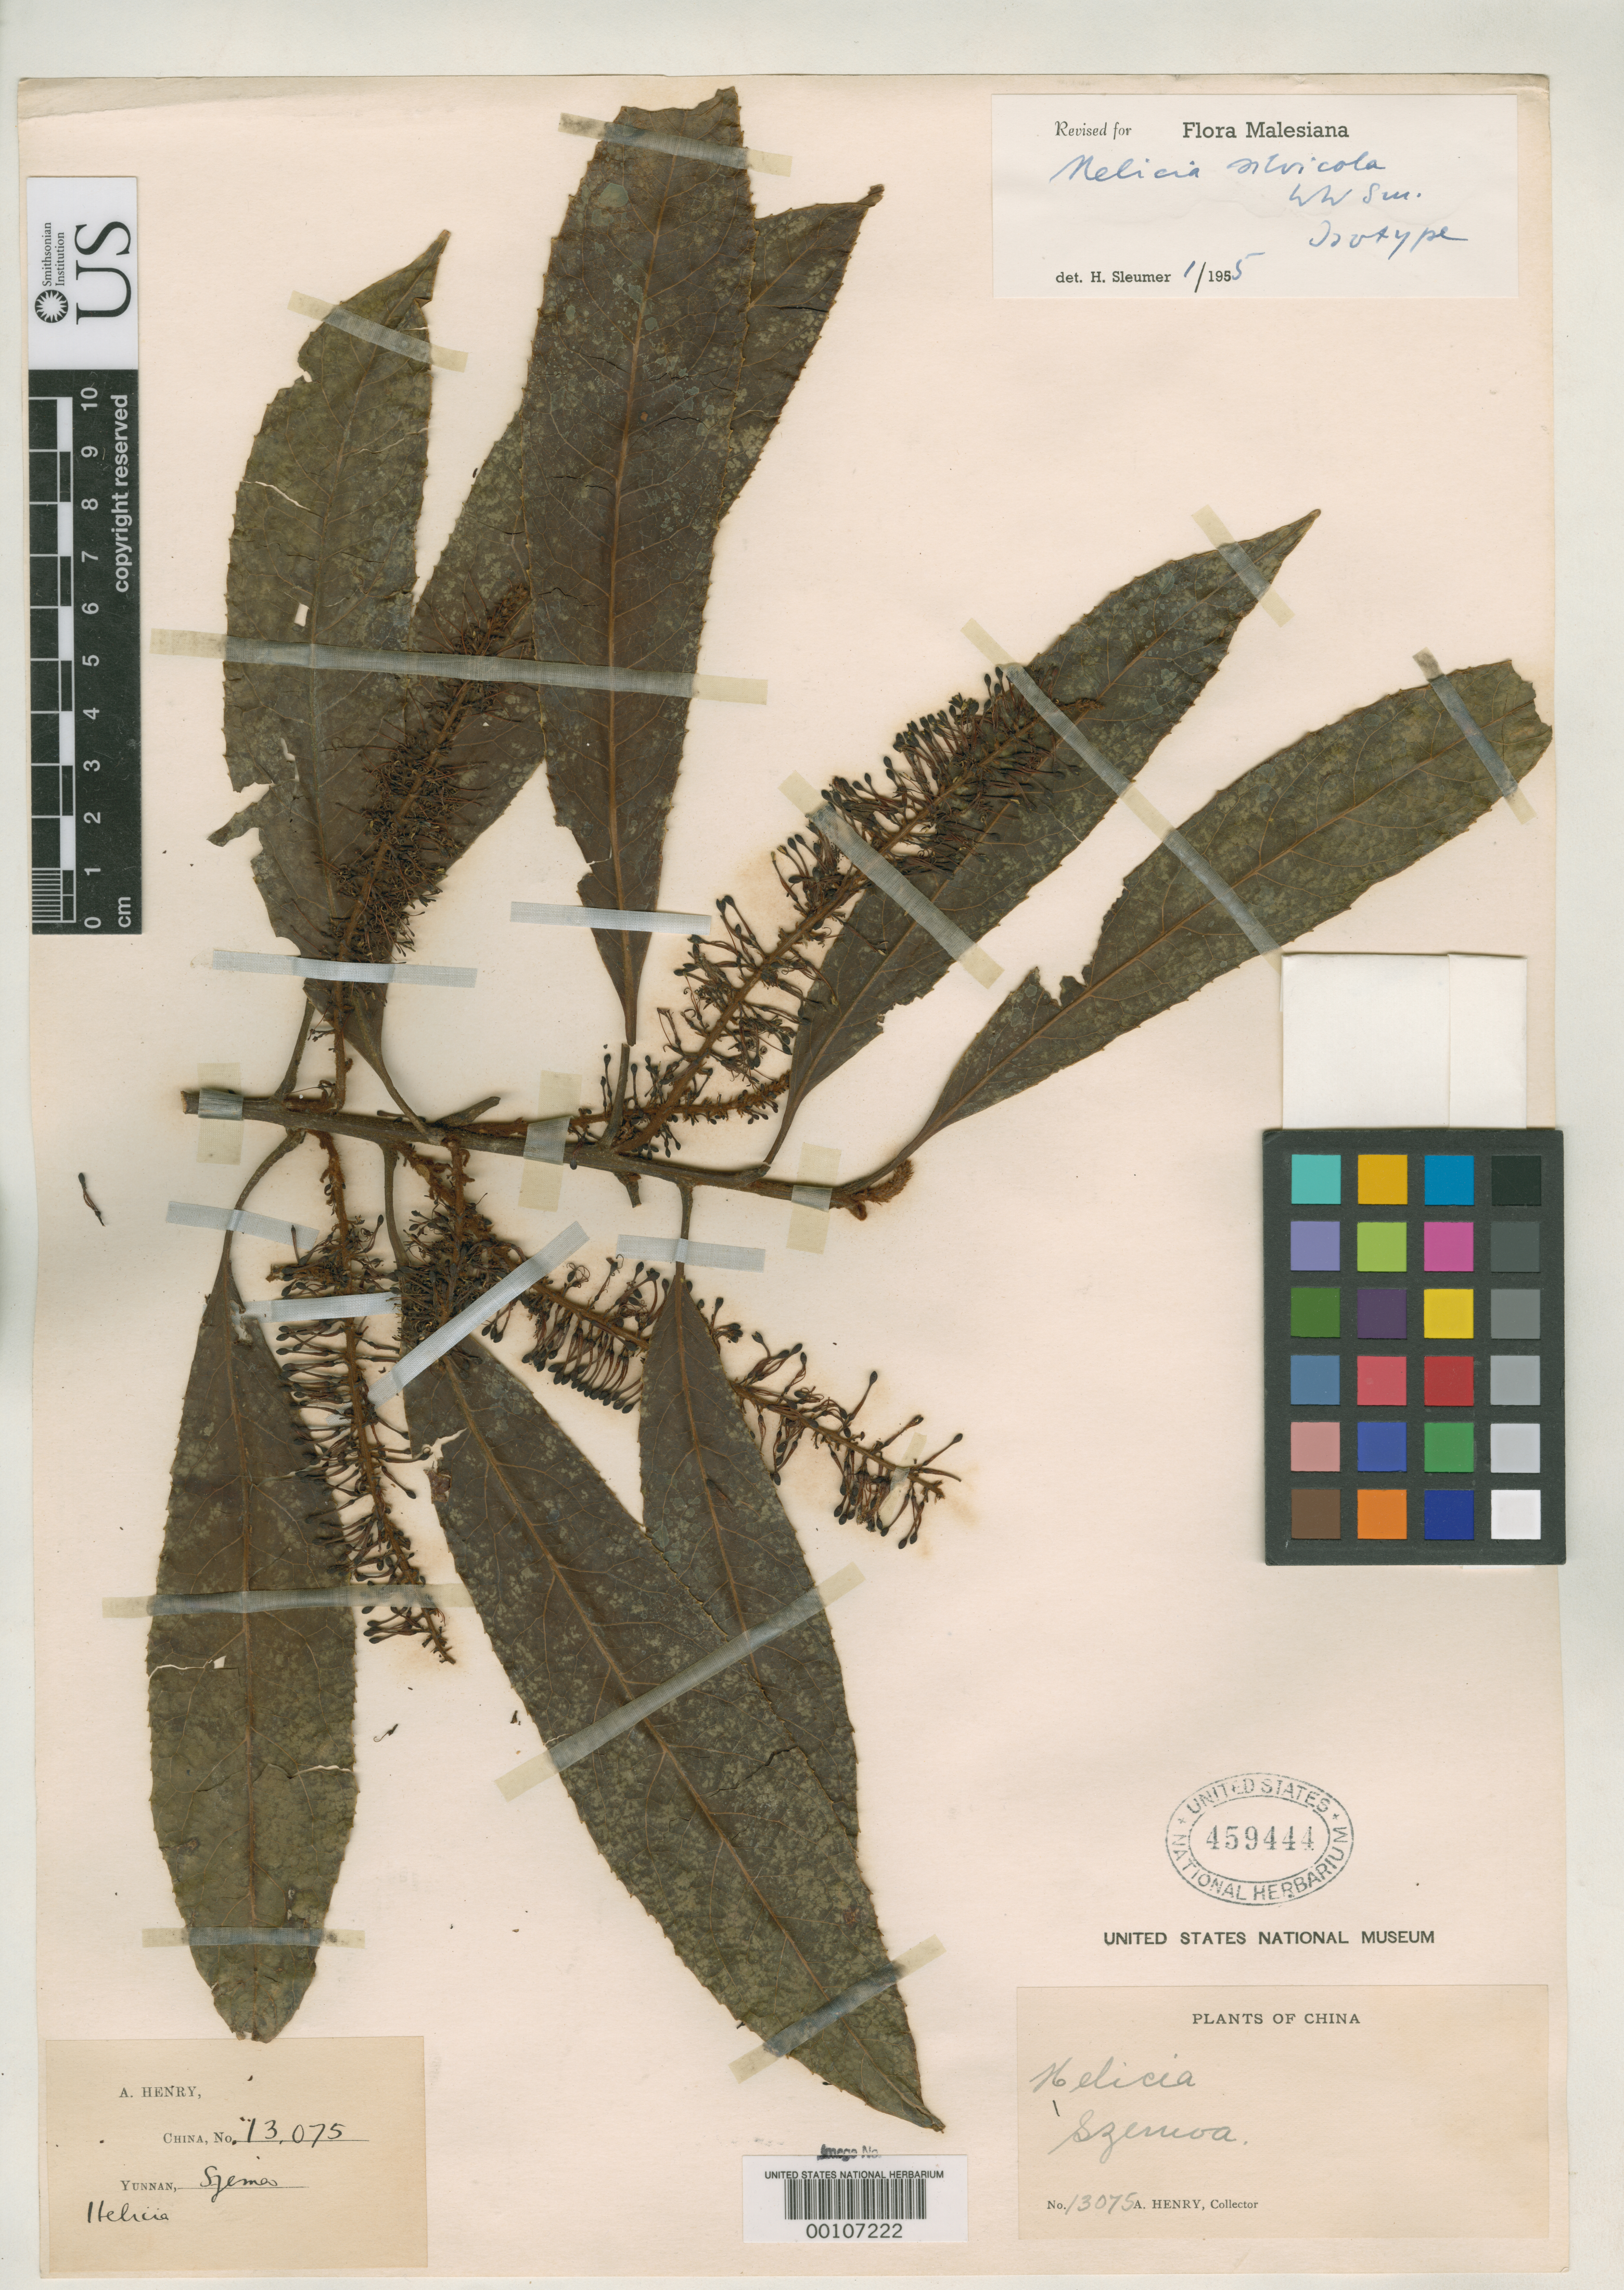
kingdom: Plantae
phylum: Tracheophyta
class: Magnoliopsida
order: Proteales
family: Proteaceae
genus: Helicia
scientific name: Helicia silvicola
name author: W.W. Sm.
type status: Isotype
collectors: A. Henry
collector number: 13075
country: China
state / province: Yunnan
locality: Szemoa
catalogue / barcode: US 459444